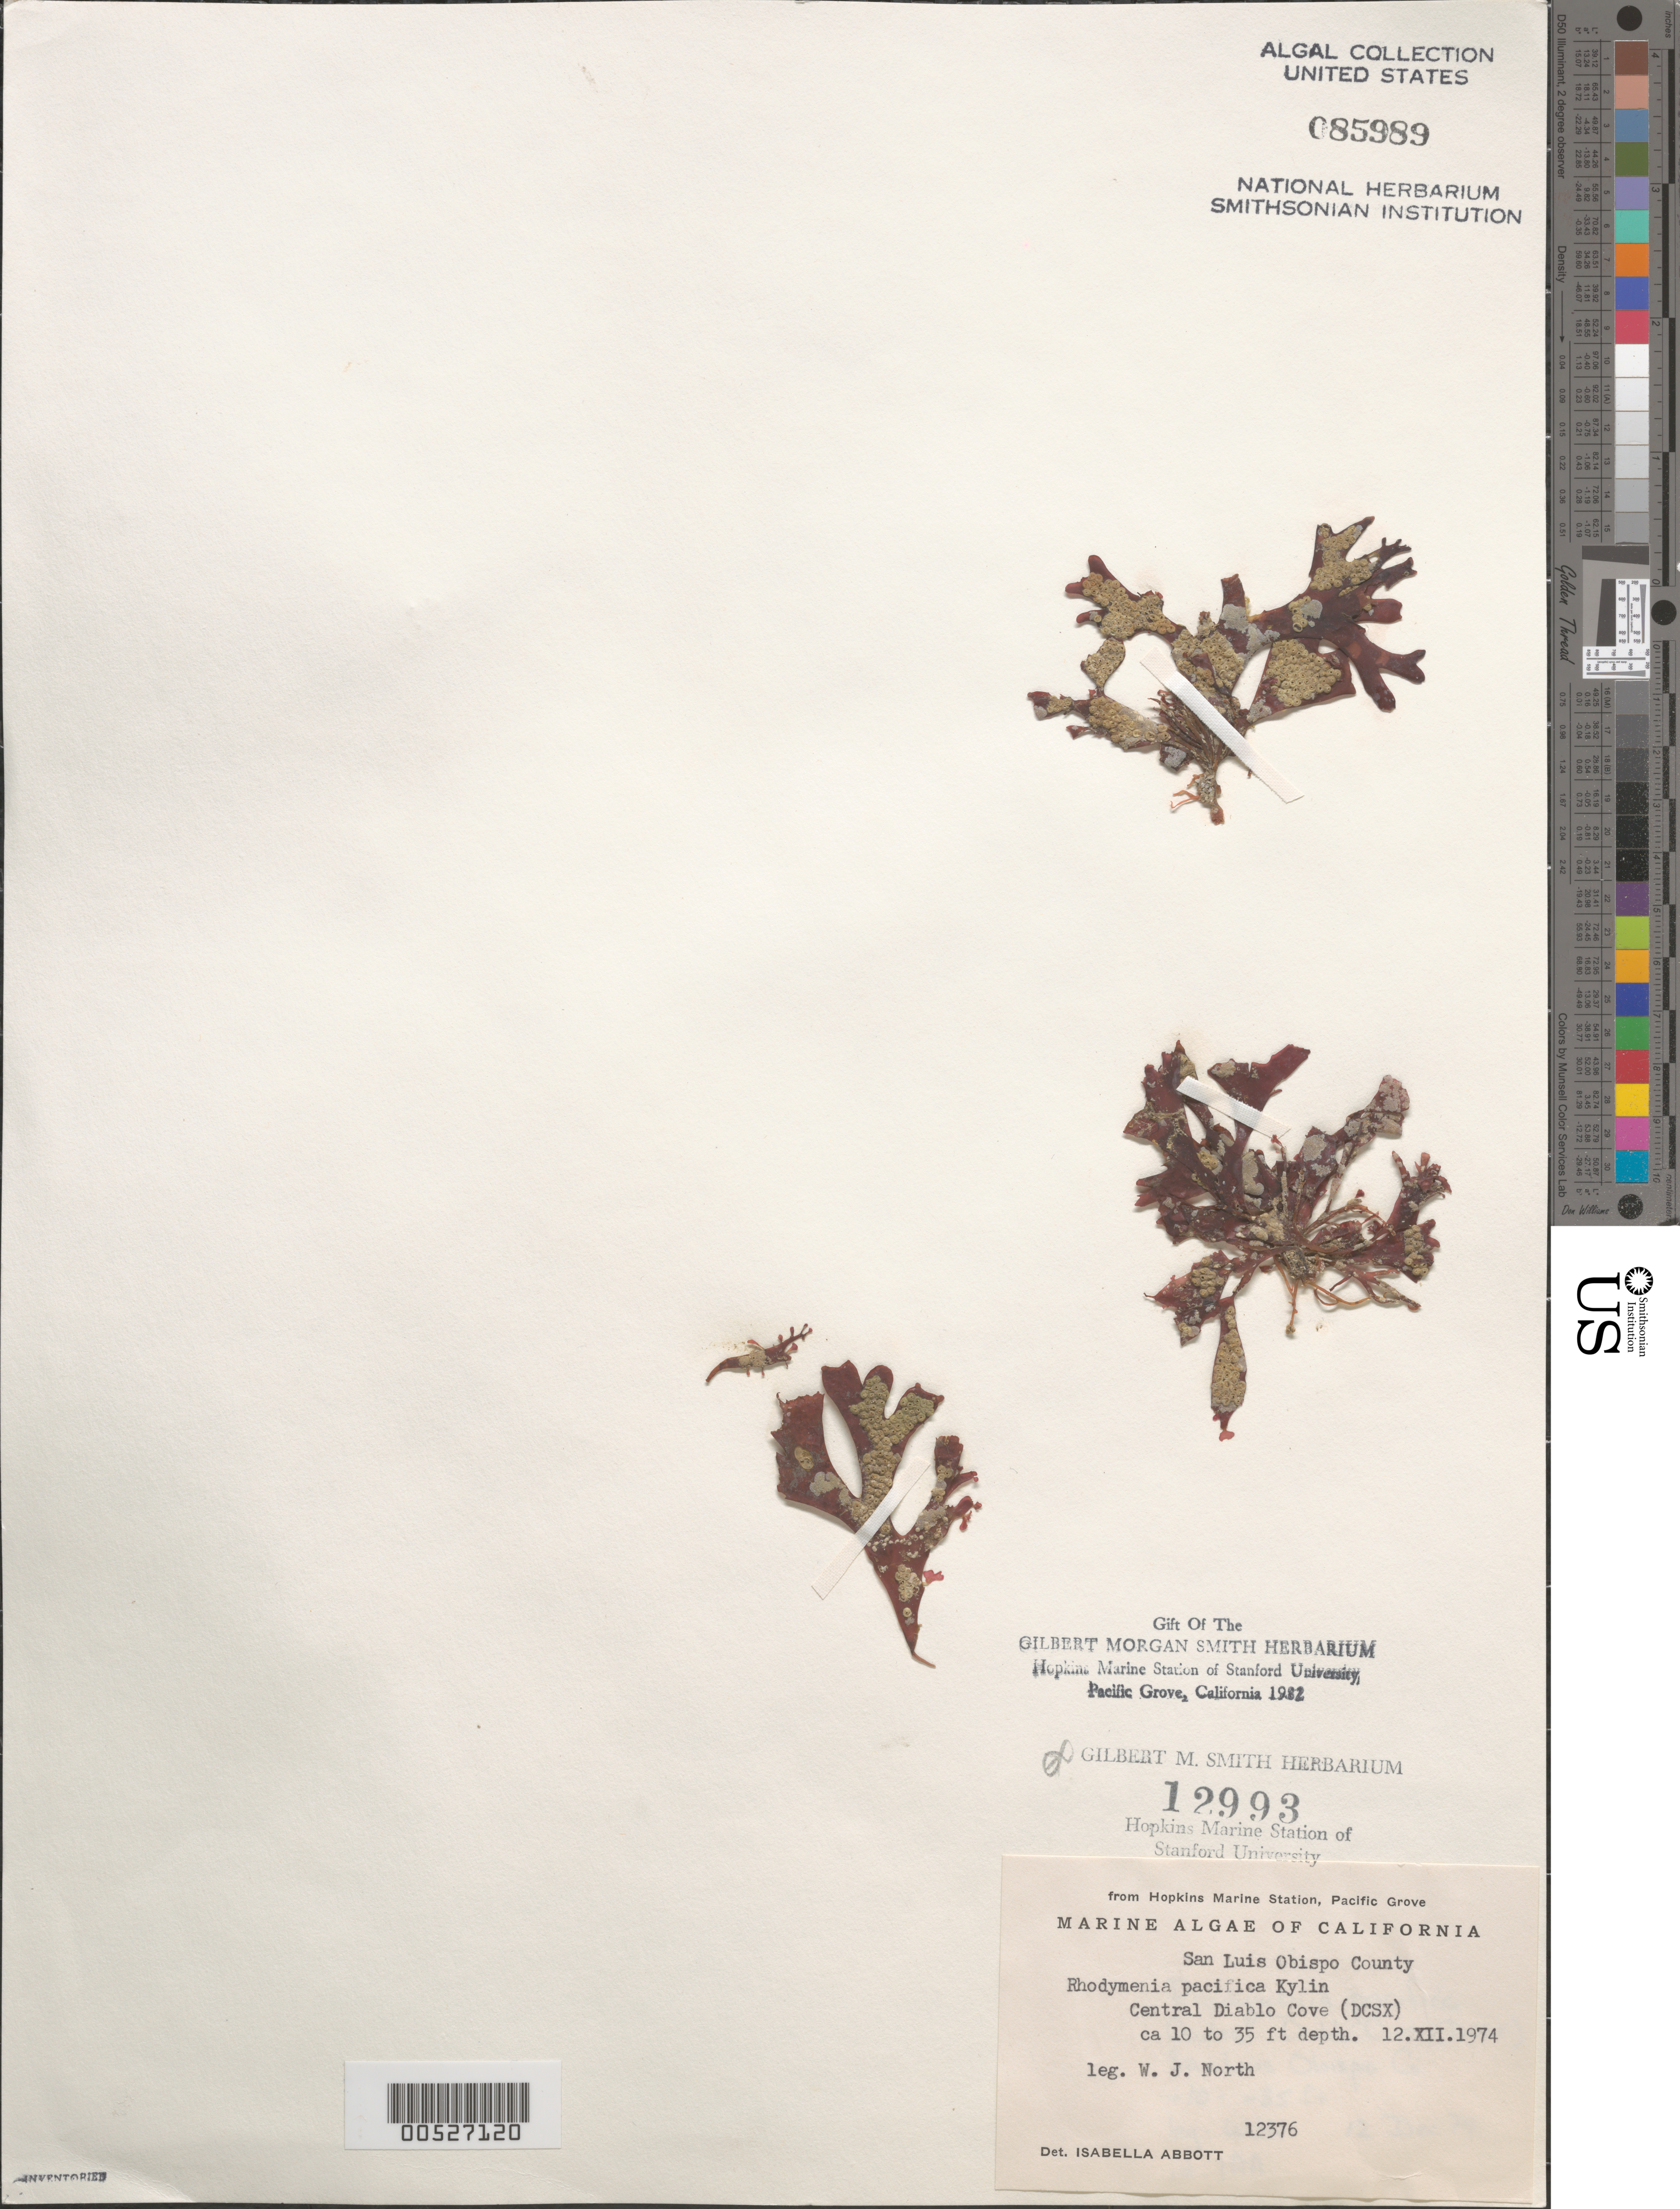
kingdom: Plantae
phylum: Rhodophyta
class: Florideophyceae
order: Rhodymeniales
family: Rhodymeniaceae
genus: Rhodymenia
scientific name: Rhodymenia pacifica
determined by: Abbott, Isabella A.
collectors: W. North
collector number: IAA 12376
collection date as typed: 12 Dec 1974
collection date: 1974-12-12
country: United States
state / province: California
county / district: San Luis Obispo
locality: Central Diablo Cove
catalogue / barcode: US 85989